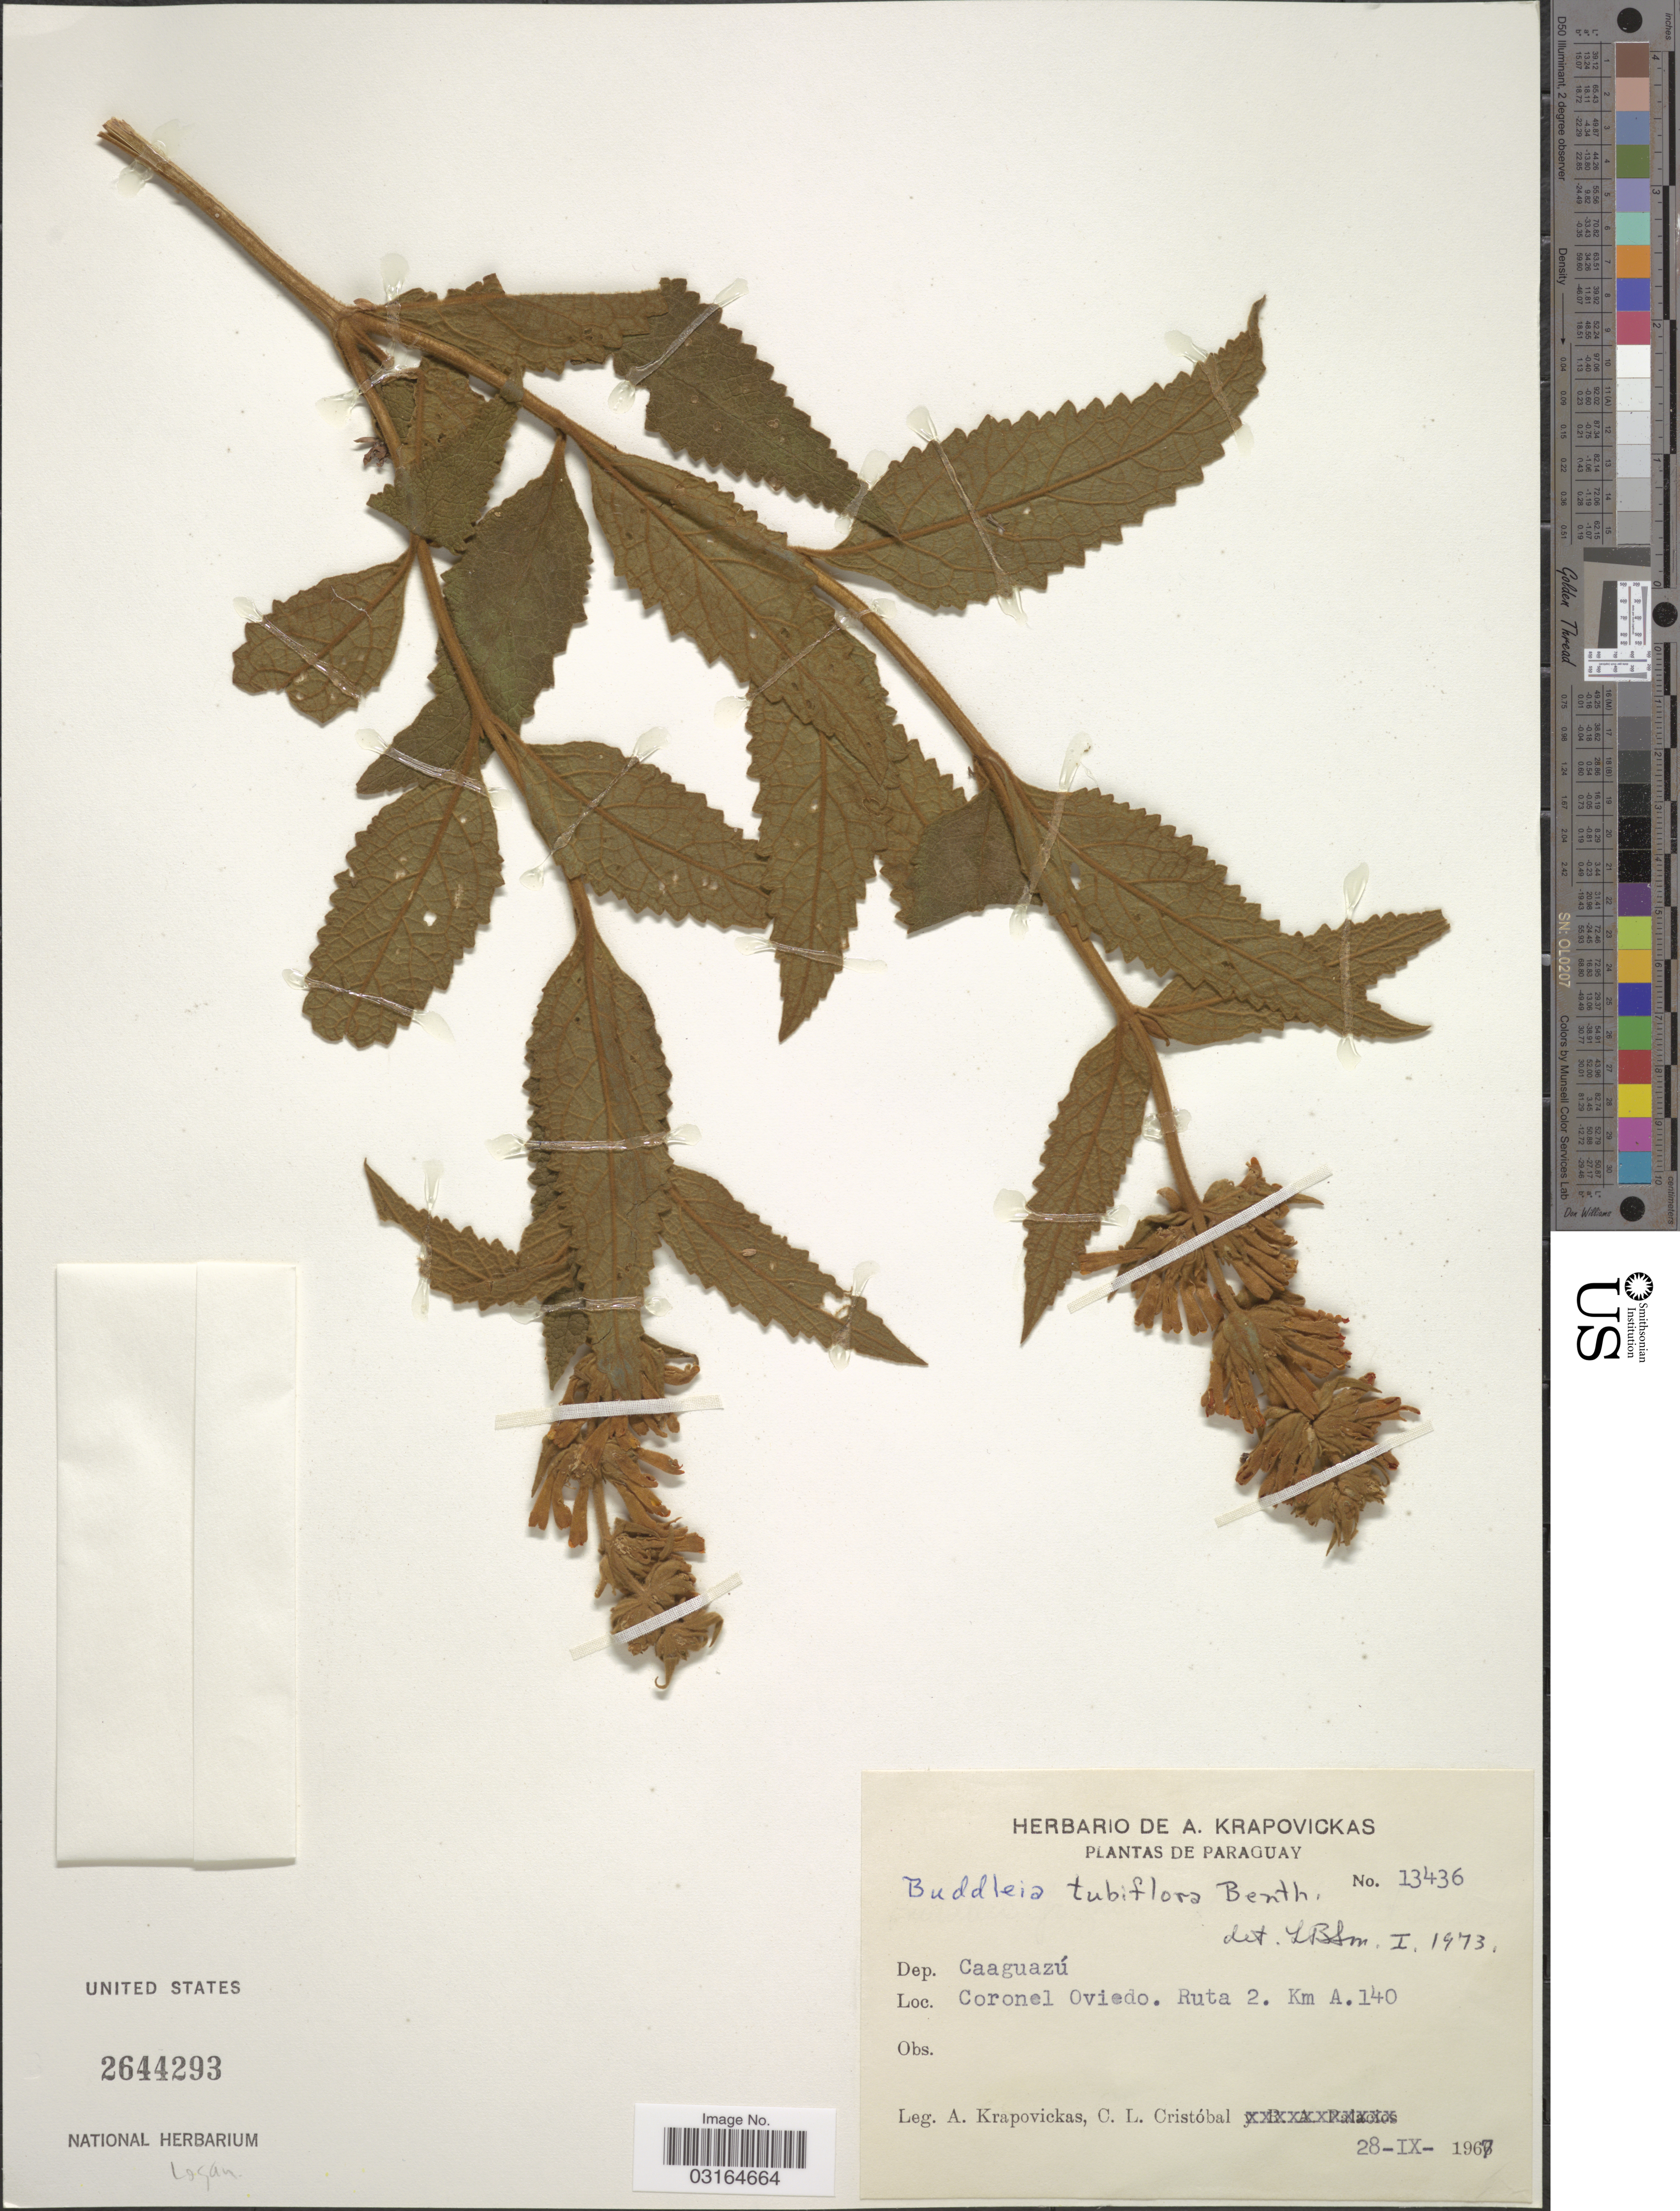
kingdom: Plantae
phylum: Tracheophyta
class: Magnoliopsida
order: Lamiales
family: Scrophulariaceae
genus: Buddleja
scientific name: Buddleja tubiflora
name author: Benth.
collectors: A. Krapovickas & C. L. Cristóbal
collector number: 13436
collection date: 1967-09-28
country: Paraguay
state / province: Caaguazu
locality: Dep. Caaguazú. Coronel Oviedo. Ruta 2. Km A. 140.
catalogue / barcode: US 2644293